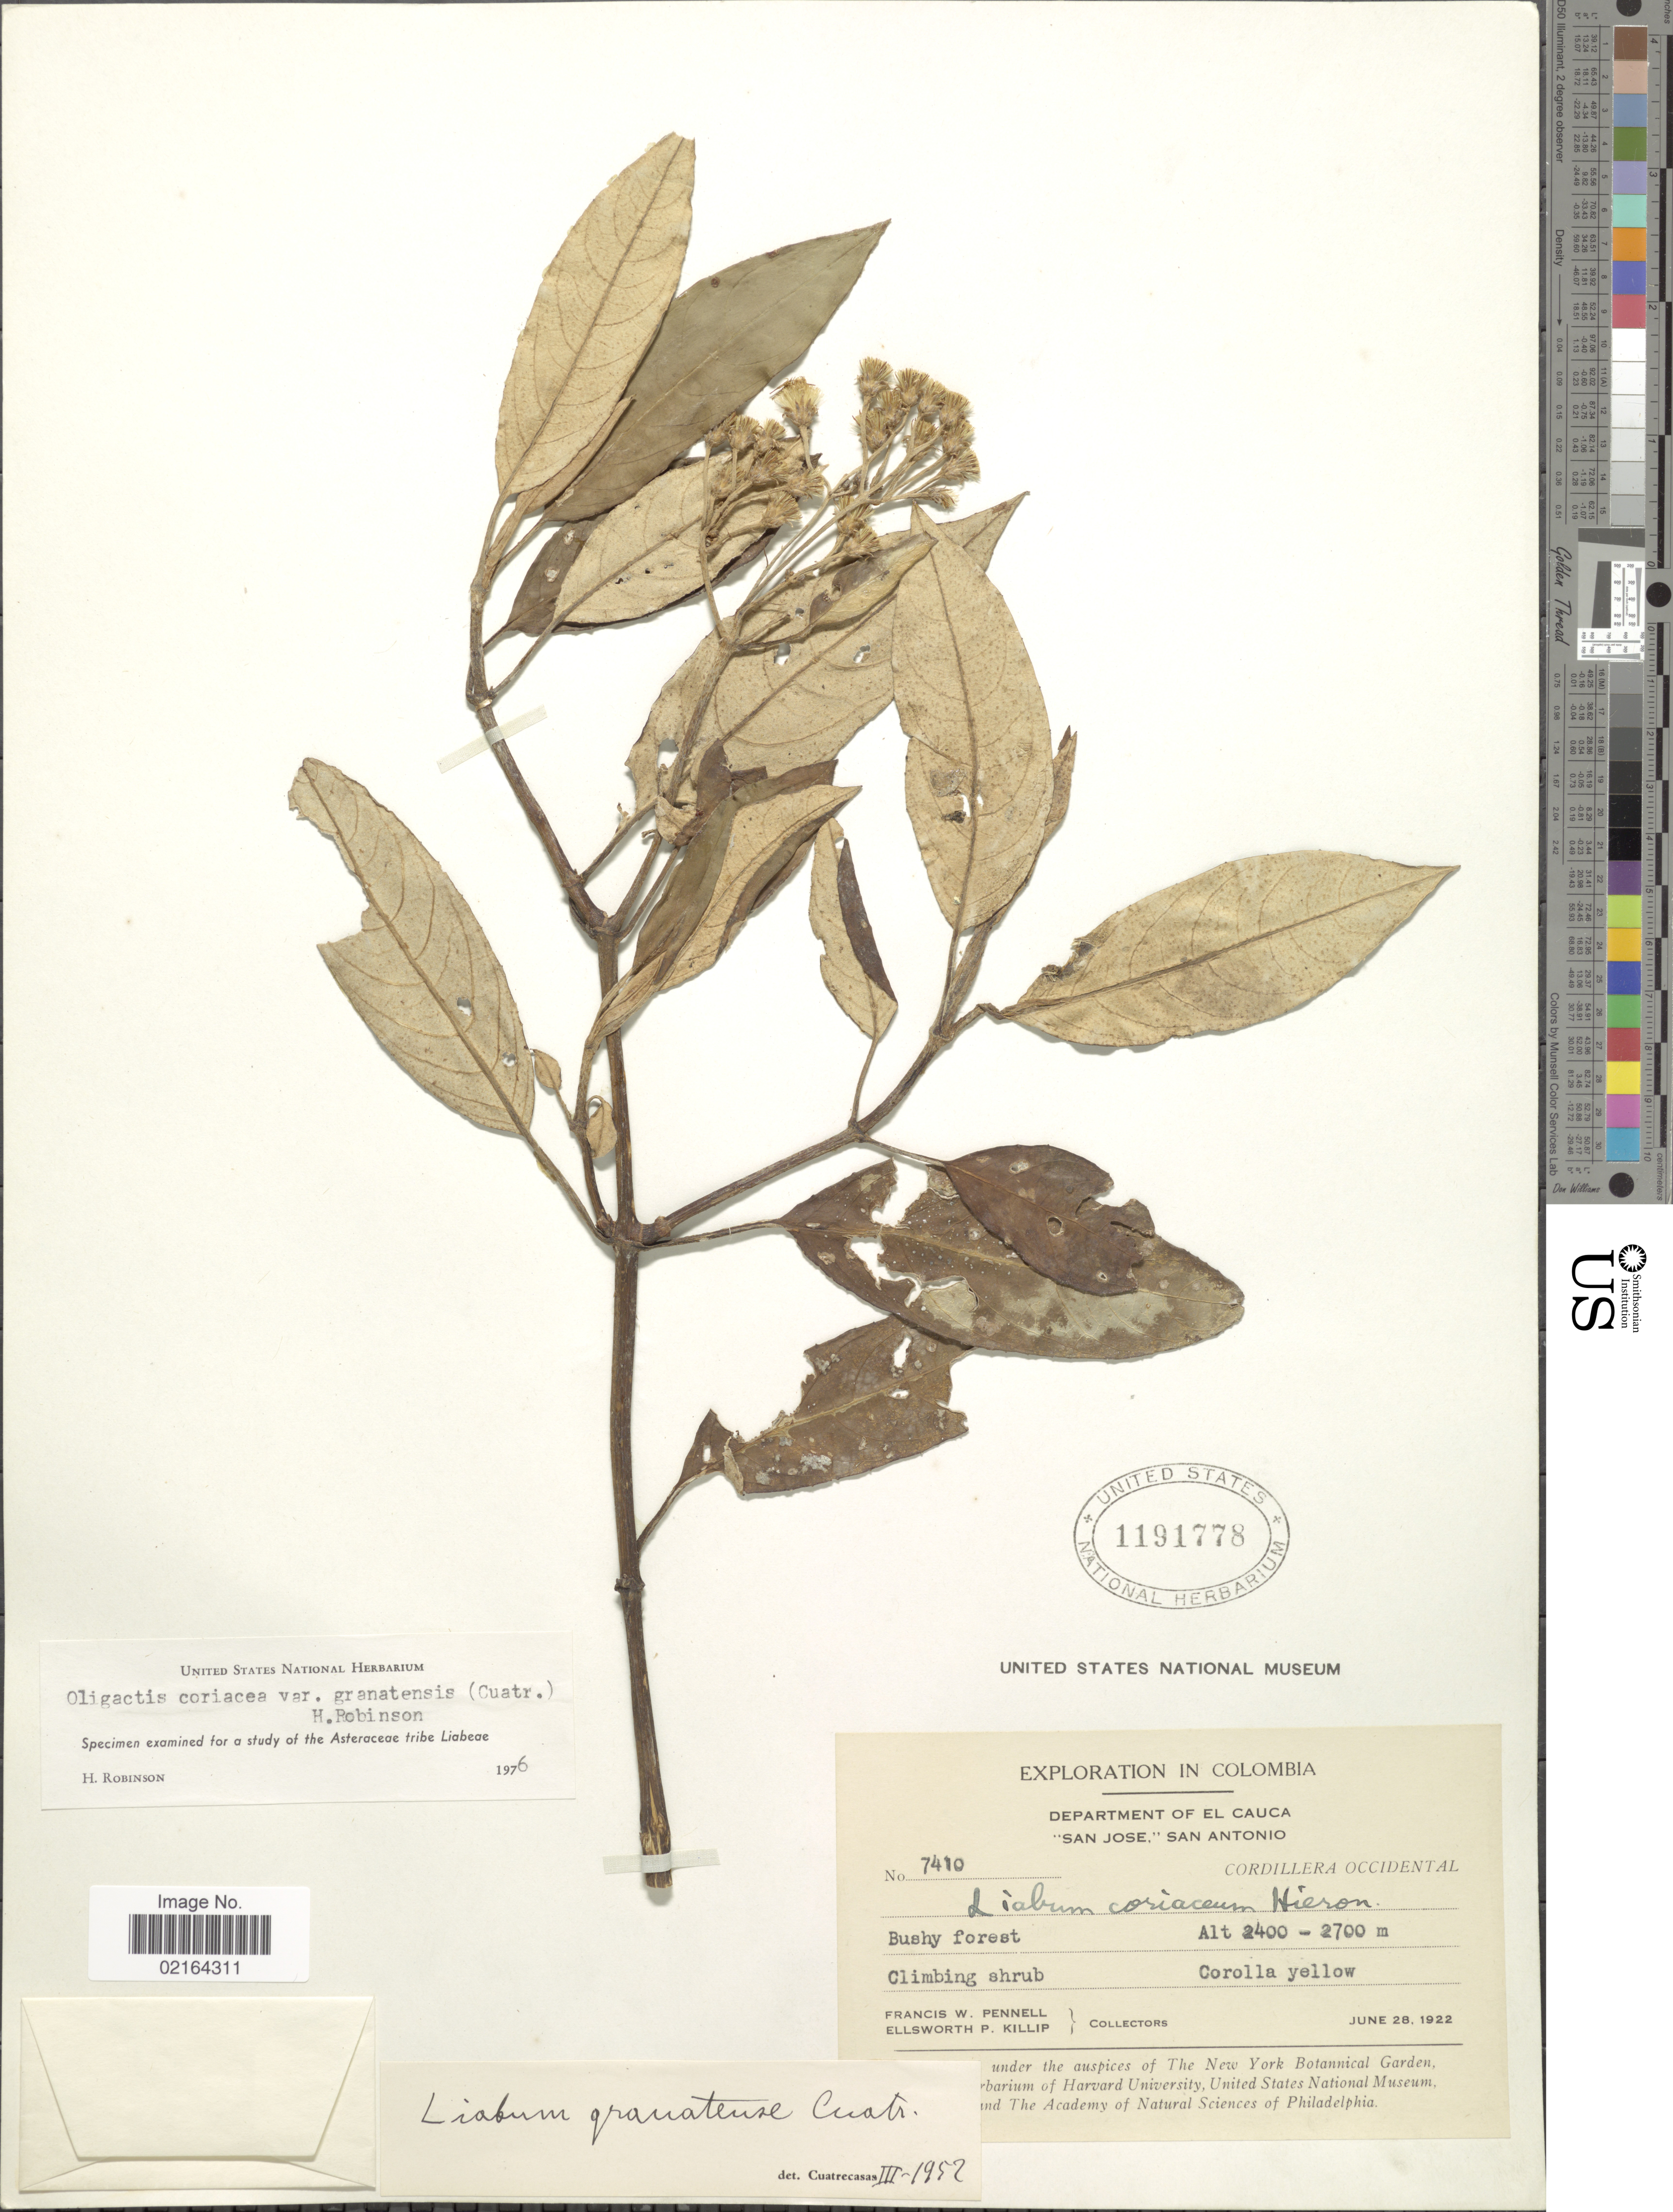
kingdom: Plantae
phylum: Tracheophyta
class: Magnoliopsida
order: Asterales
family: Asteraceae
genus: Sampera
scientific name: Sampera coriacea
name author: (Hieron.) V.A. Funk & H. Rob.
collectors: F. W. Pennell & E. P. Killip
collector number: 7410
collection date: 1922-06-28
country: Colombia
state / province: Cauca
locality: Department of El Cauca, San Jose, San Antonio, Cordillera Occidental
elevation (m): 2400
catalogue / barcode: US 1191778